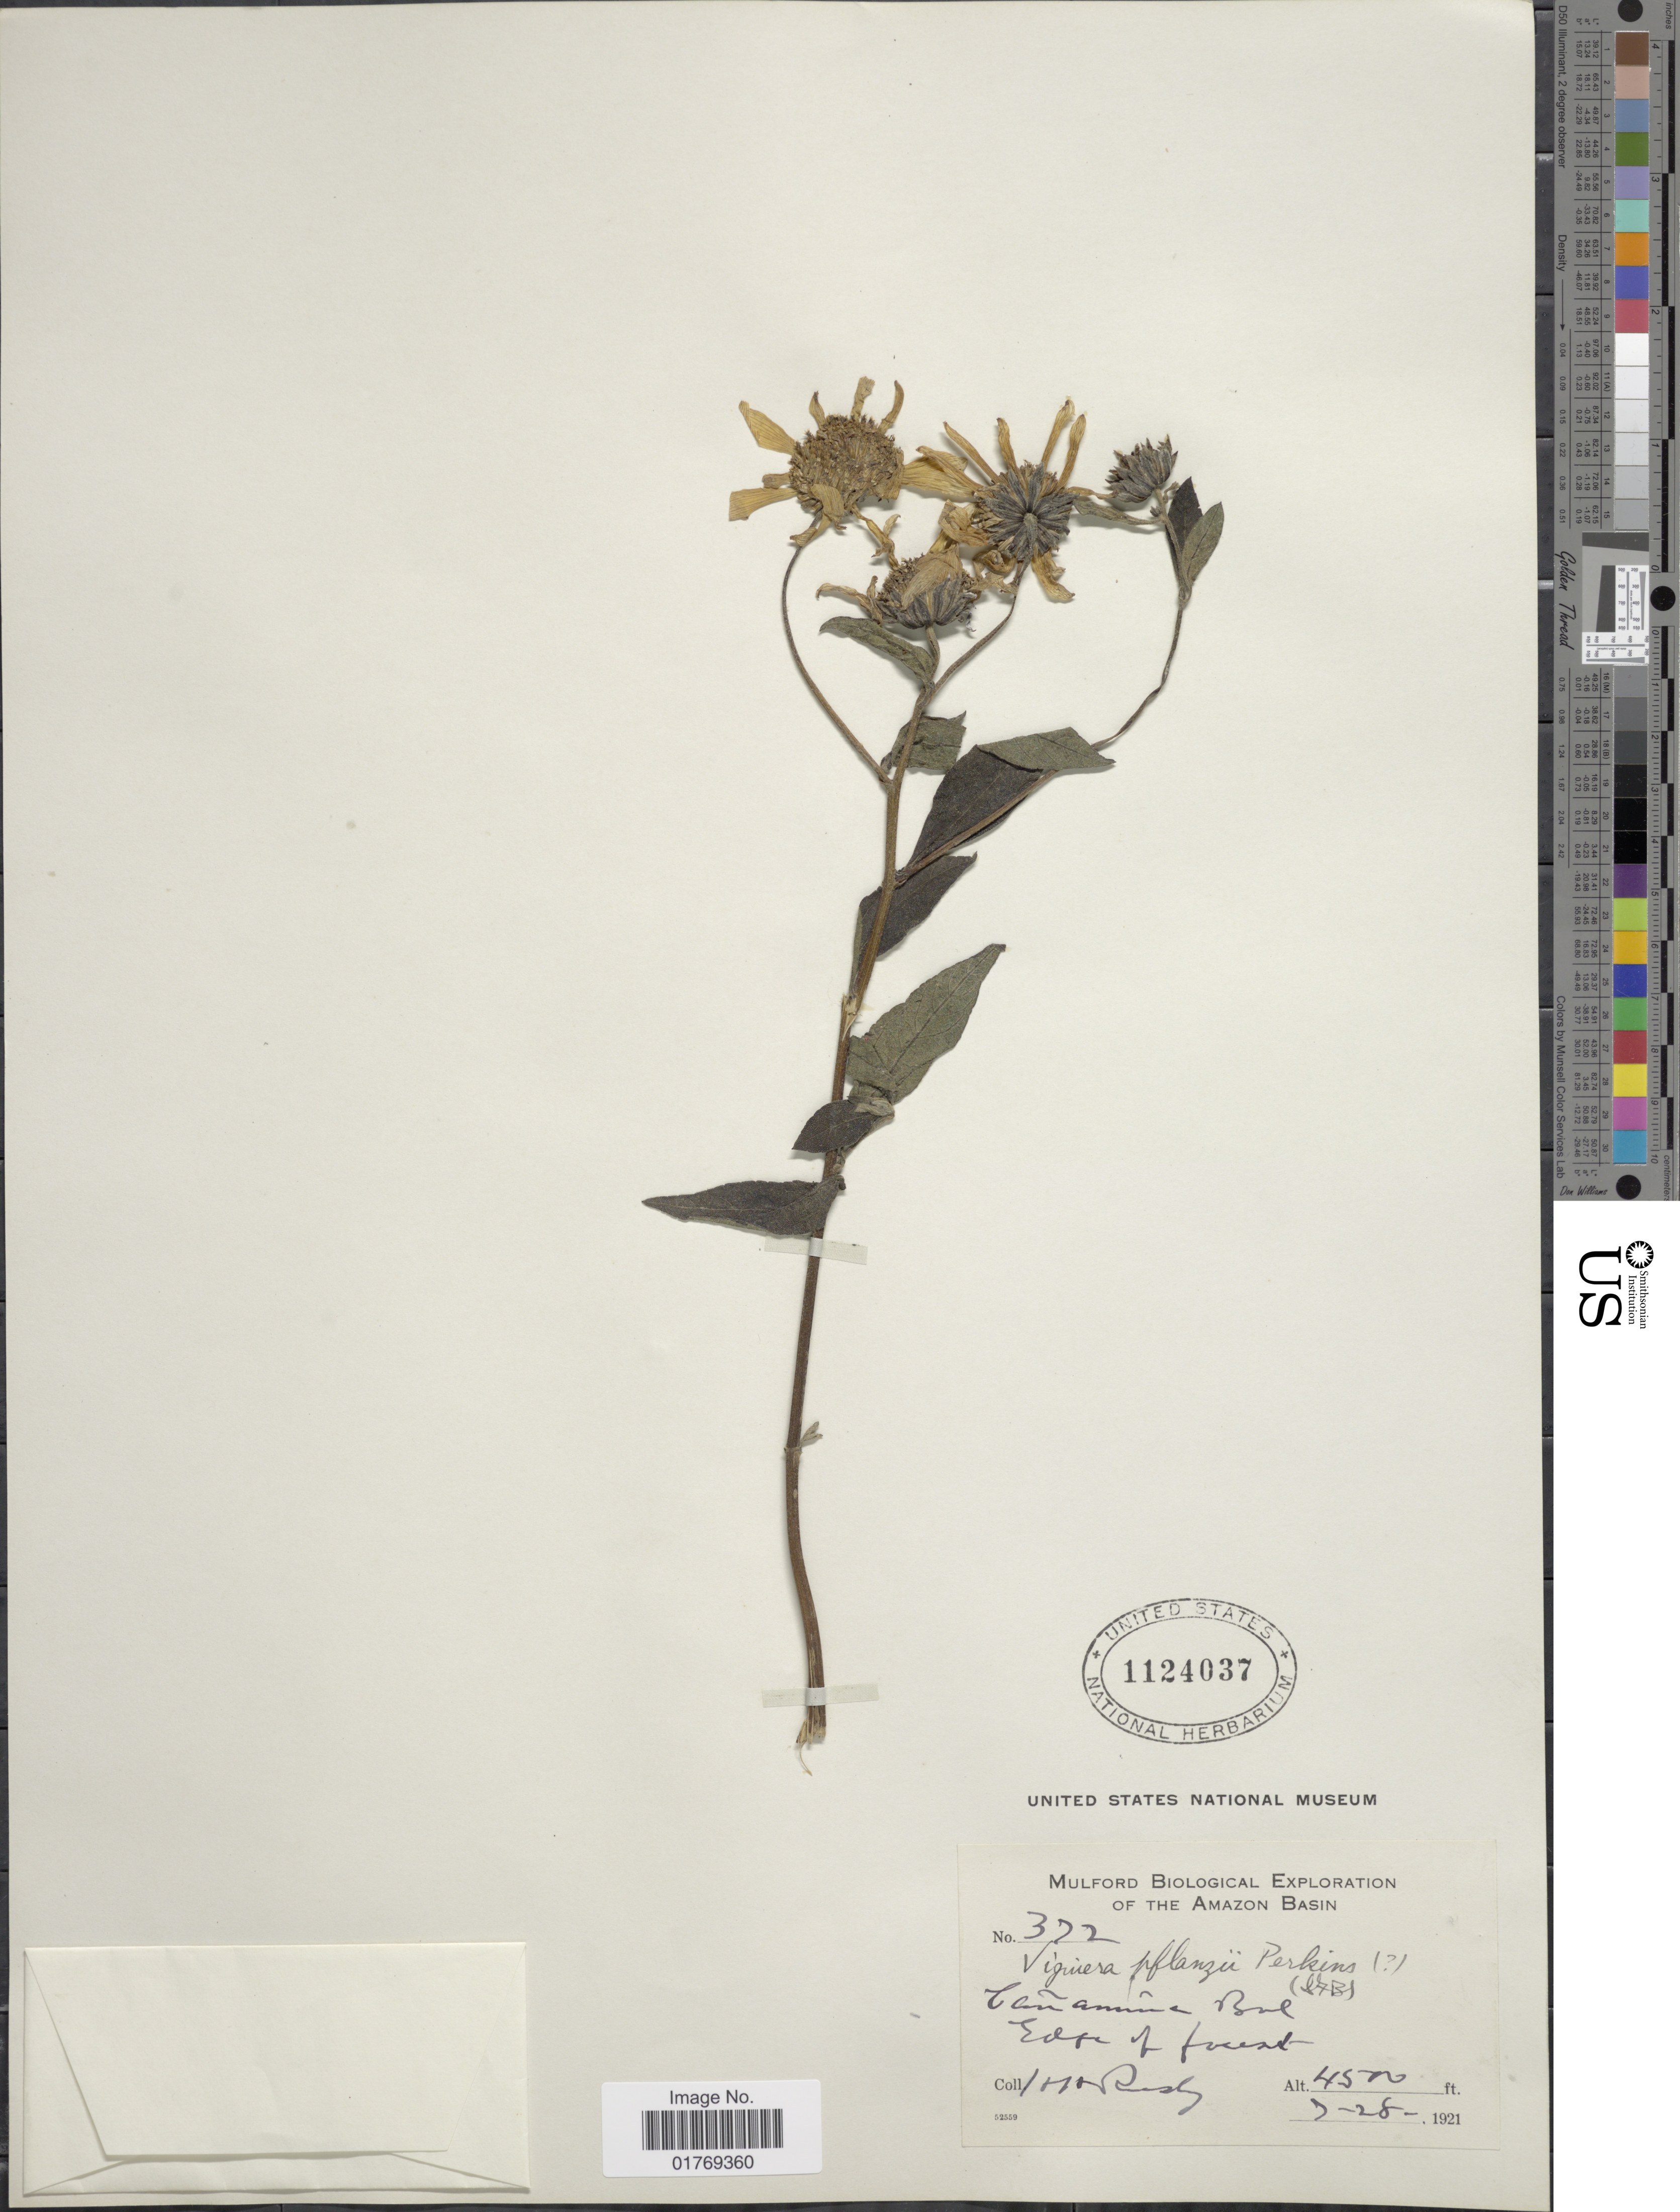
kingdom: Plantae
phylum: Tracheophyta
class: Magnoliopsida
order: Asterales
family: Asteraceae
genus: Viguiera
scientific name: Viguiera sp.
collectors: H. H. Rusby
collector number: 322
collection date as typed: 7-28-1921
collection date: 1921-07-28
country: Bolivia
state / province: La Paz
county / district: Inquisivi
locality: Cañamina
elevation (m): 1372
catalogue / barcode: US 1124037